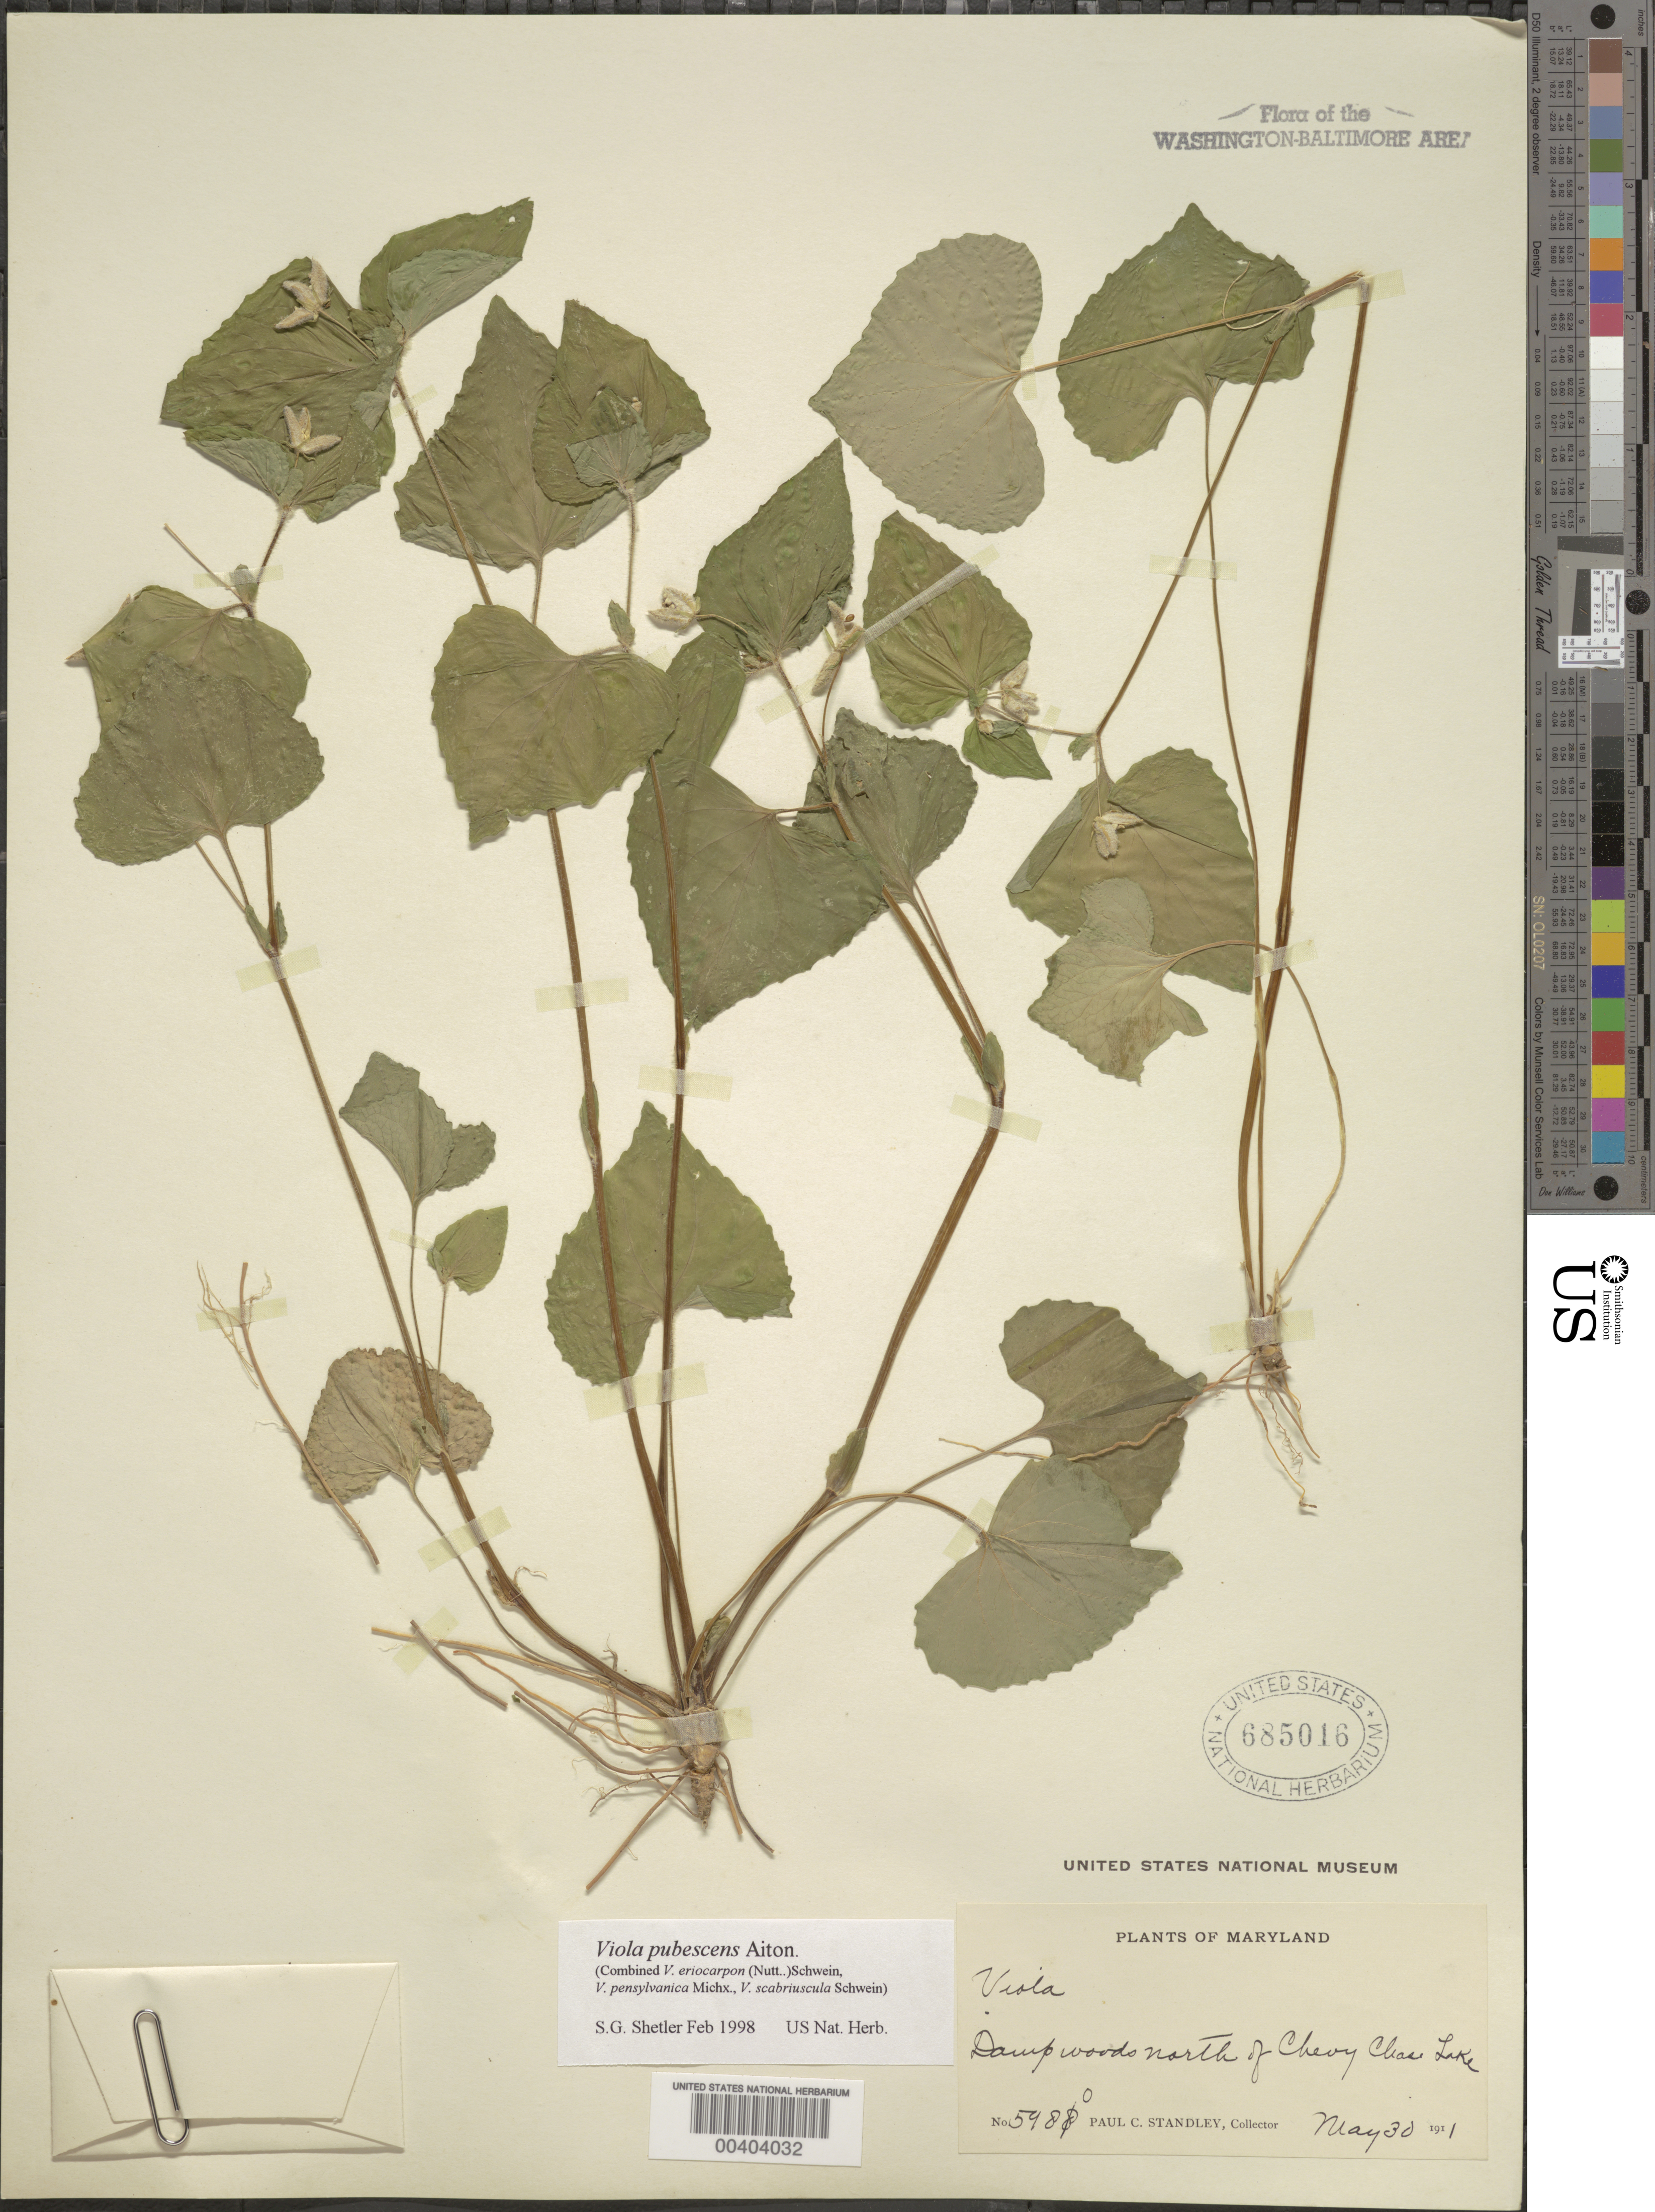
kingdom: Plantae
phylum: Tracheophyta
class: Magnoliopsida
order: Malpighiales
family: Violaceae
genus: Viola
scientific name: Viola pubescens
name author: Aiton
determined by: Shetler, Stanwyn G., (US), NMNH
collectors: P. C. Standley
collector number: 5980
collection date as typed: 30 May 1911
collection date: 1911-05-30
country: United States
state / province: Maryland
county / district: Montgomery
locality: North of Chevy Chase Lake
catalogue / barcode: US 685016